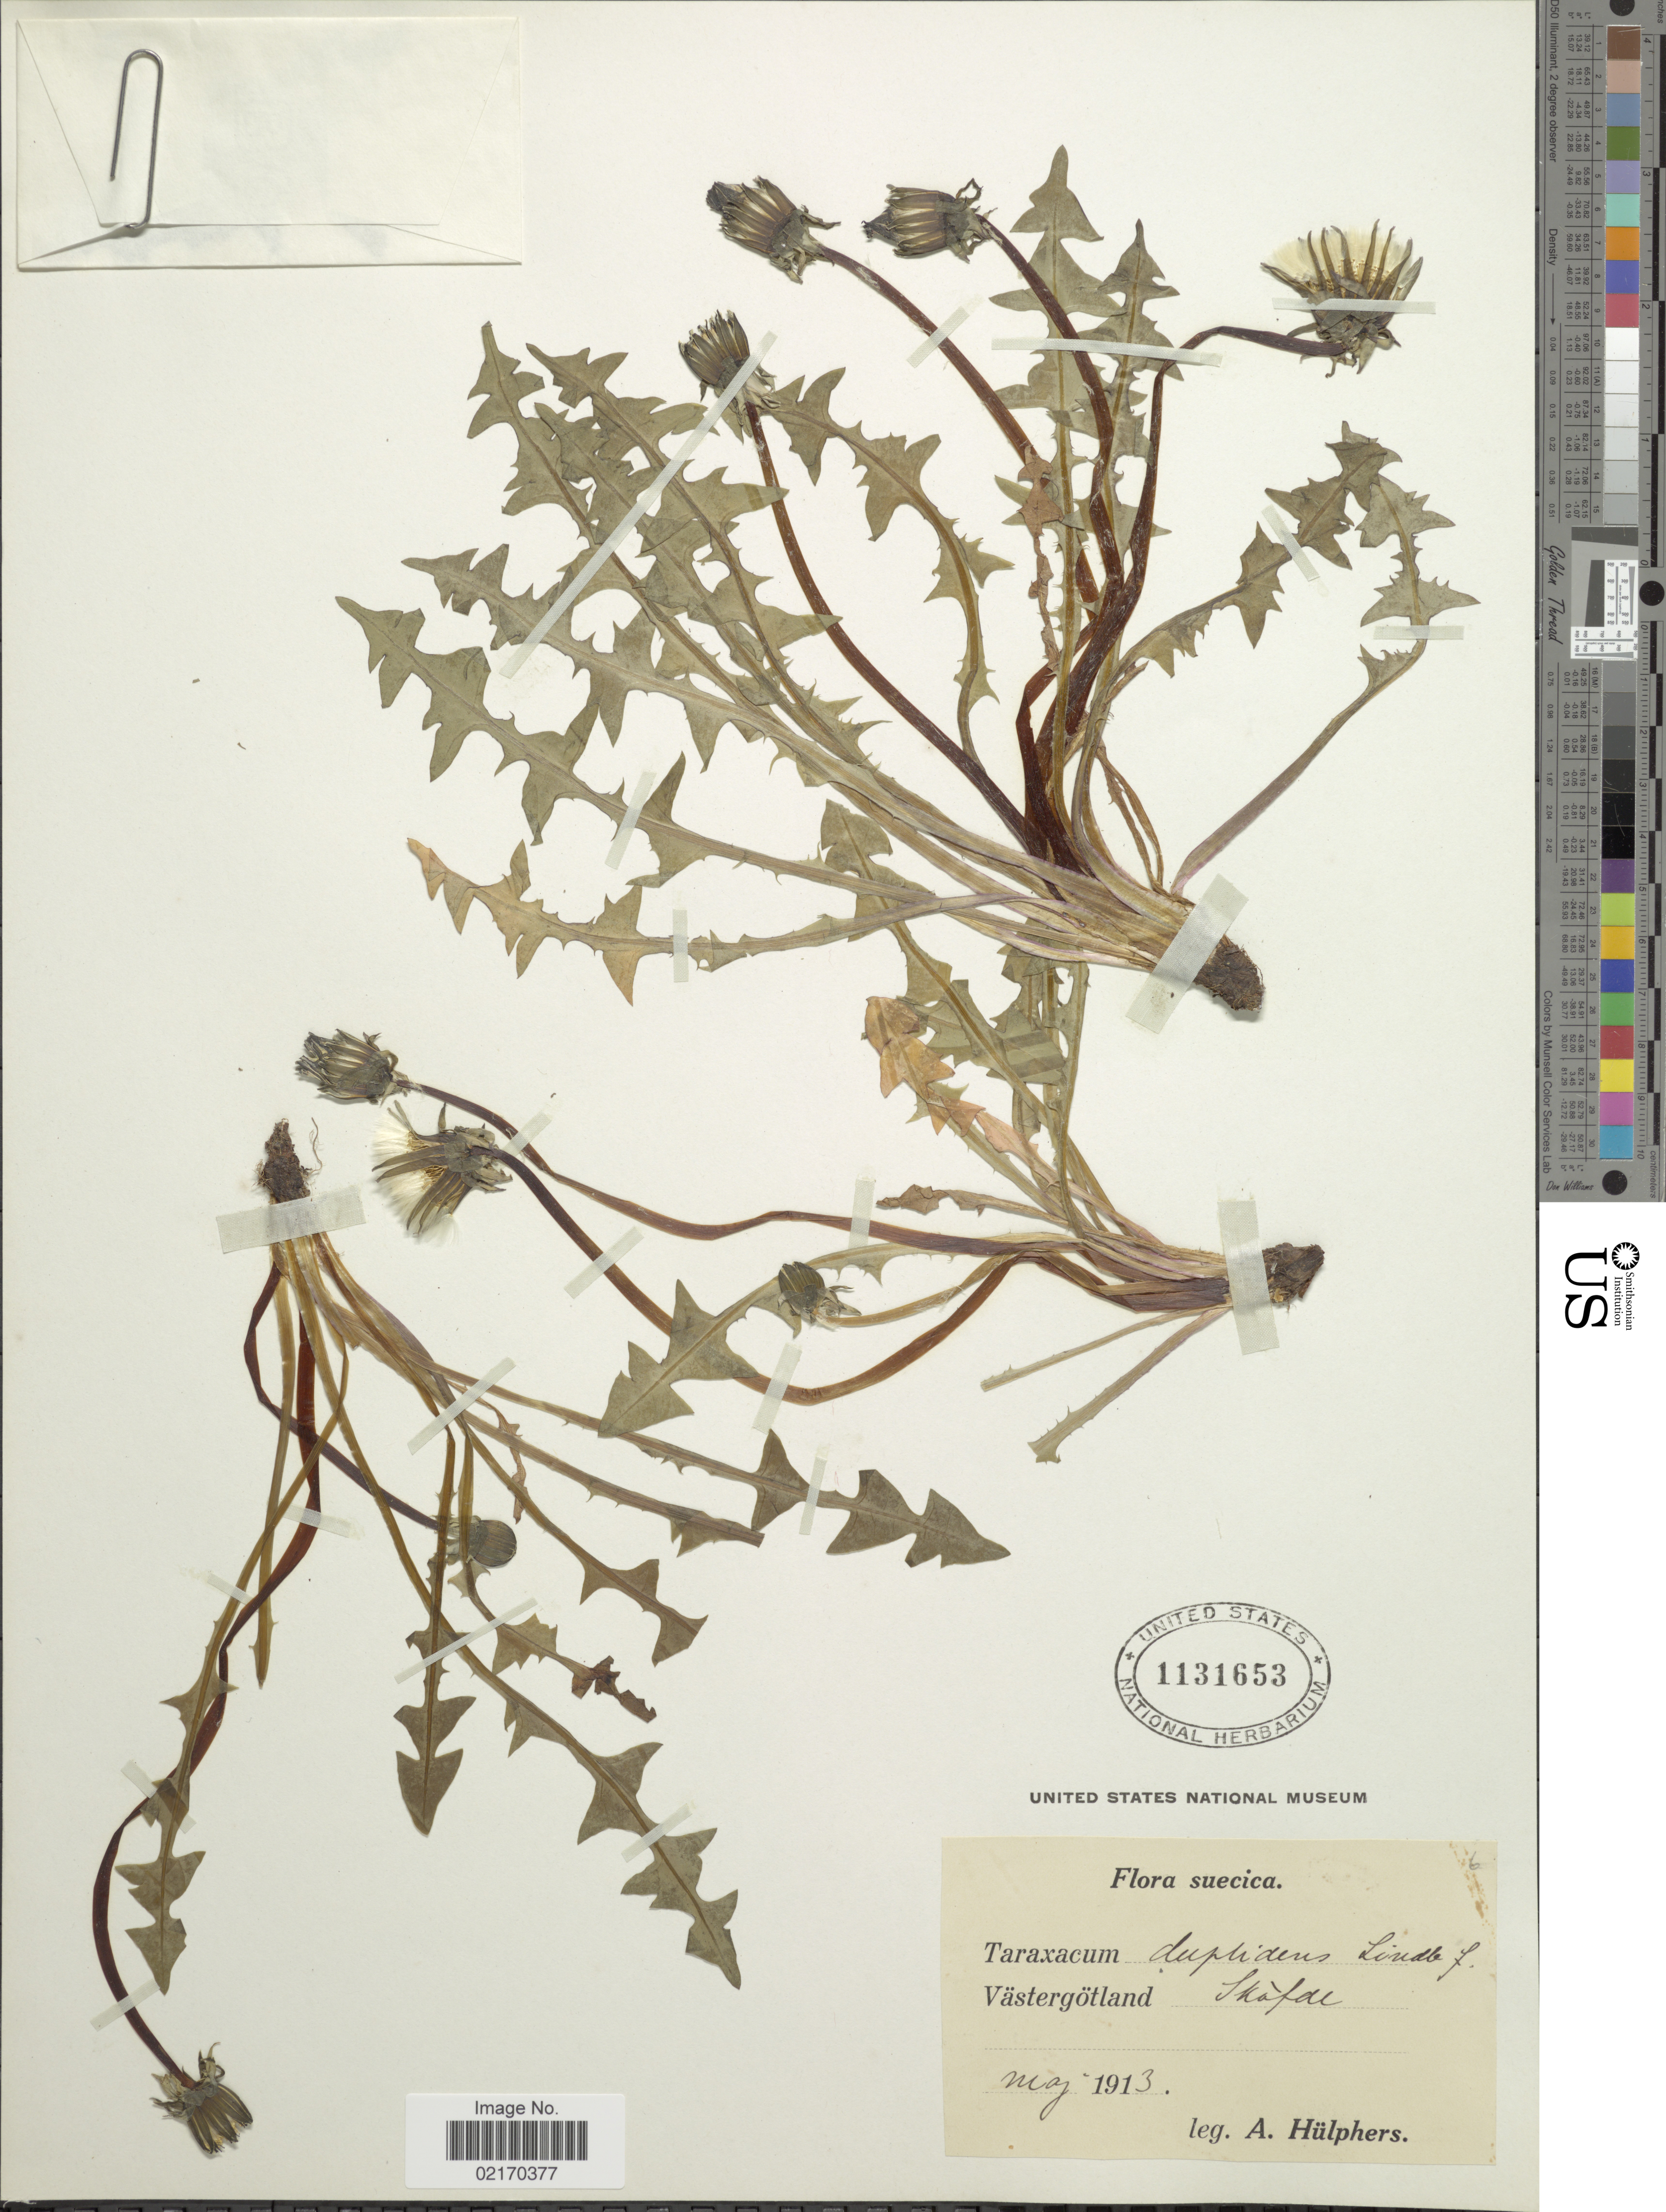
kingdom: Plantae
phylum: Tracheophyta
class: Magnoliopsida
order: Asterales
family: Asteraceae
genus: Taraxacum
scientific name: Taraxacum ostenfeldii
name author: Raunk.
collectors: A. Hülphers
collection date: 1913-05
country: Sweden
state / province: Västra Götaland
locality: Suecica, Vastergotland, Skofde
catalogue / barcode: US 1131653